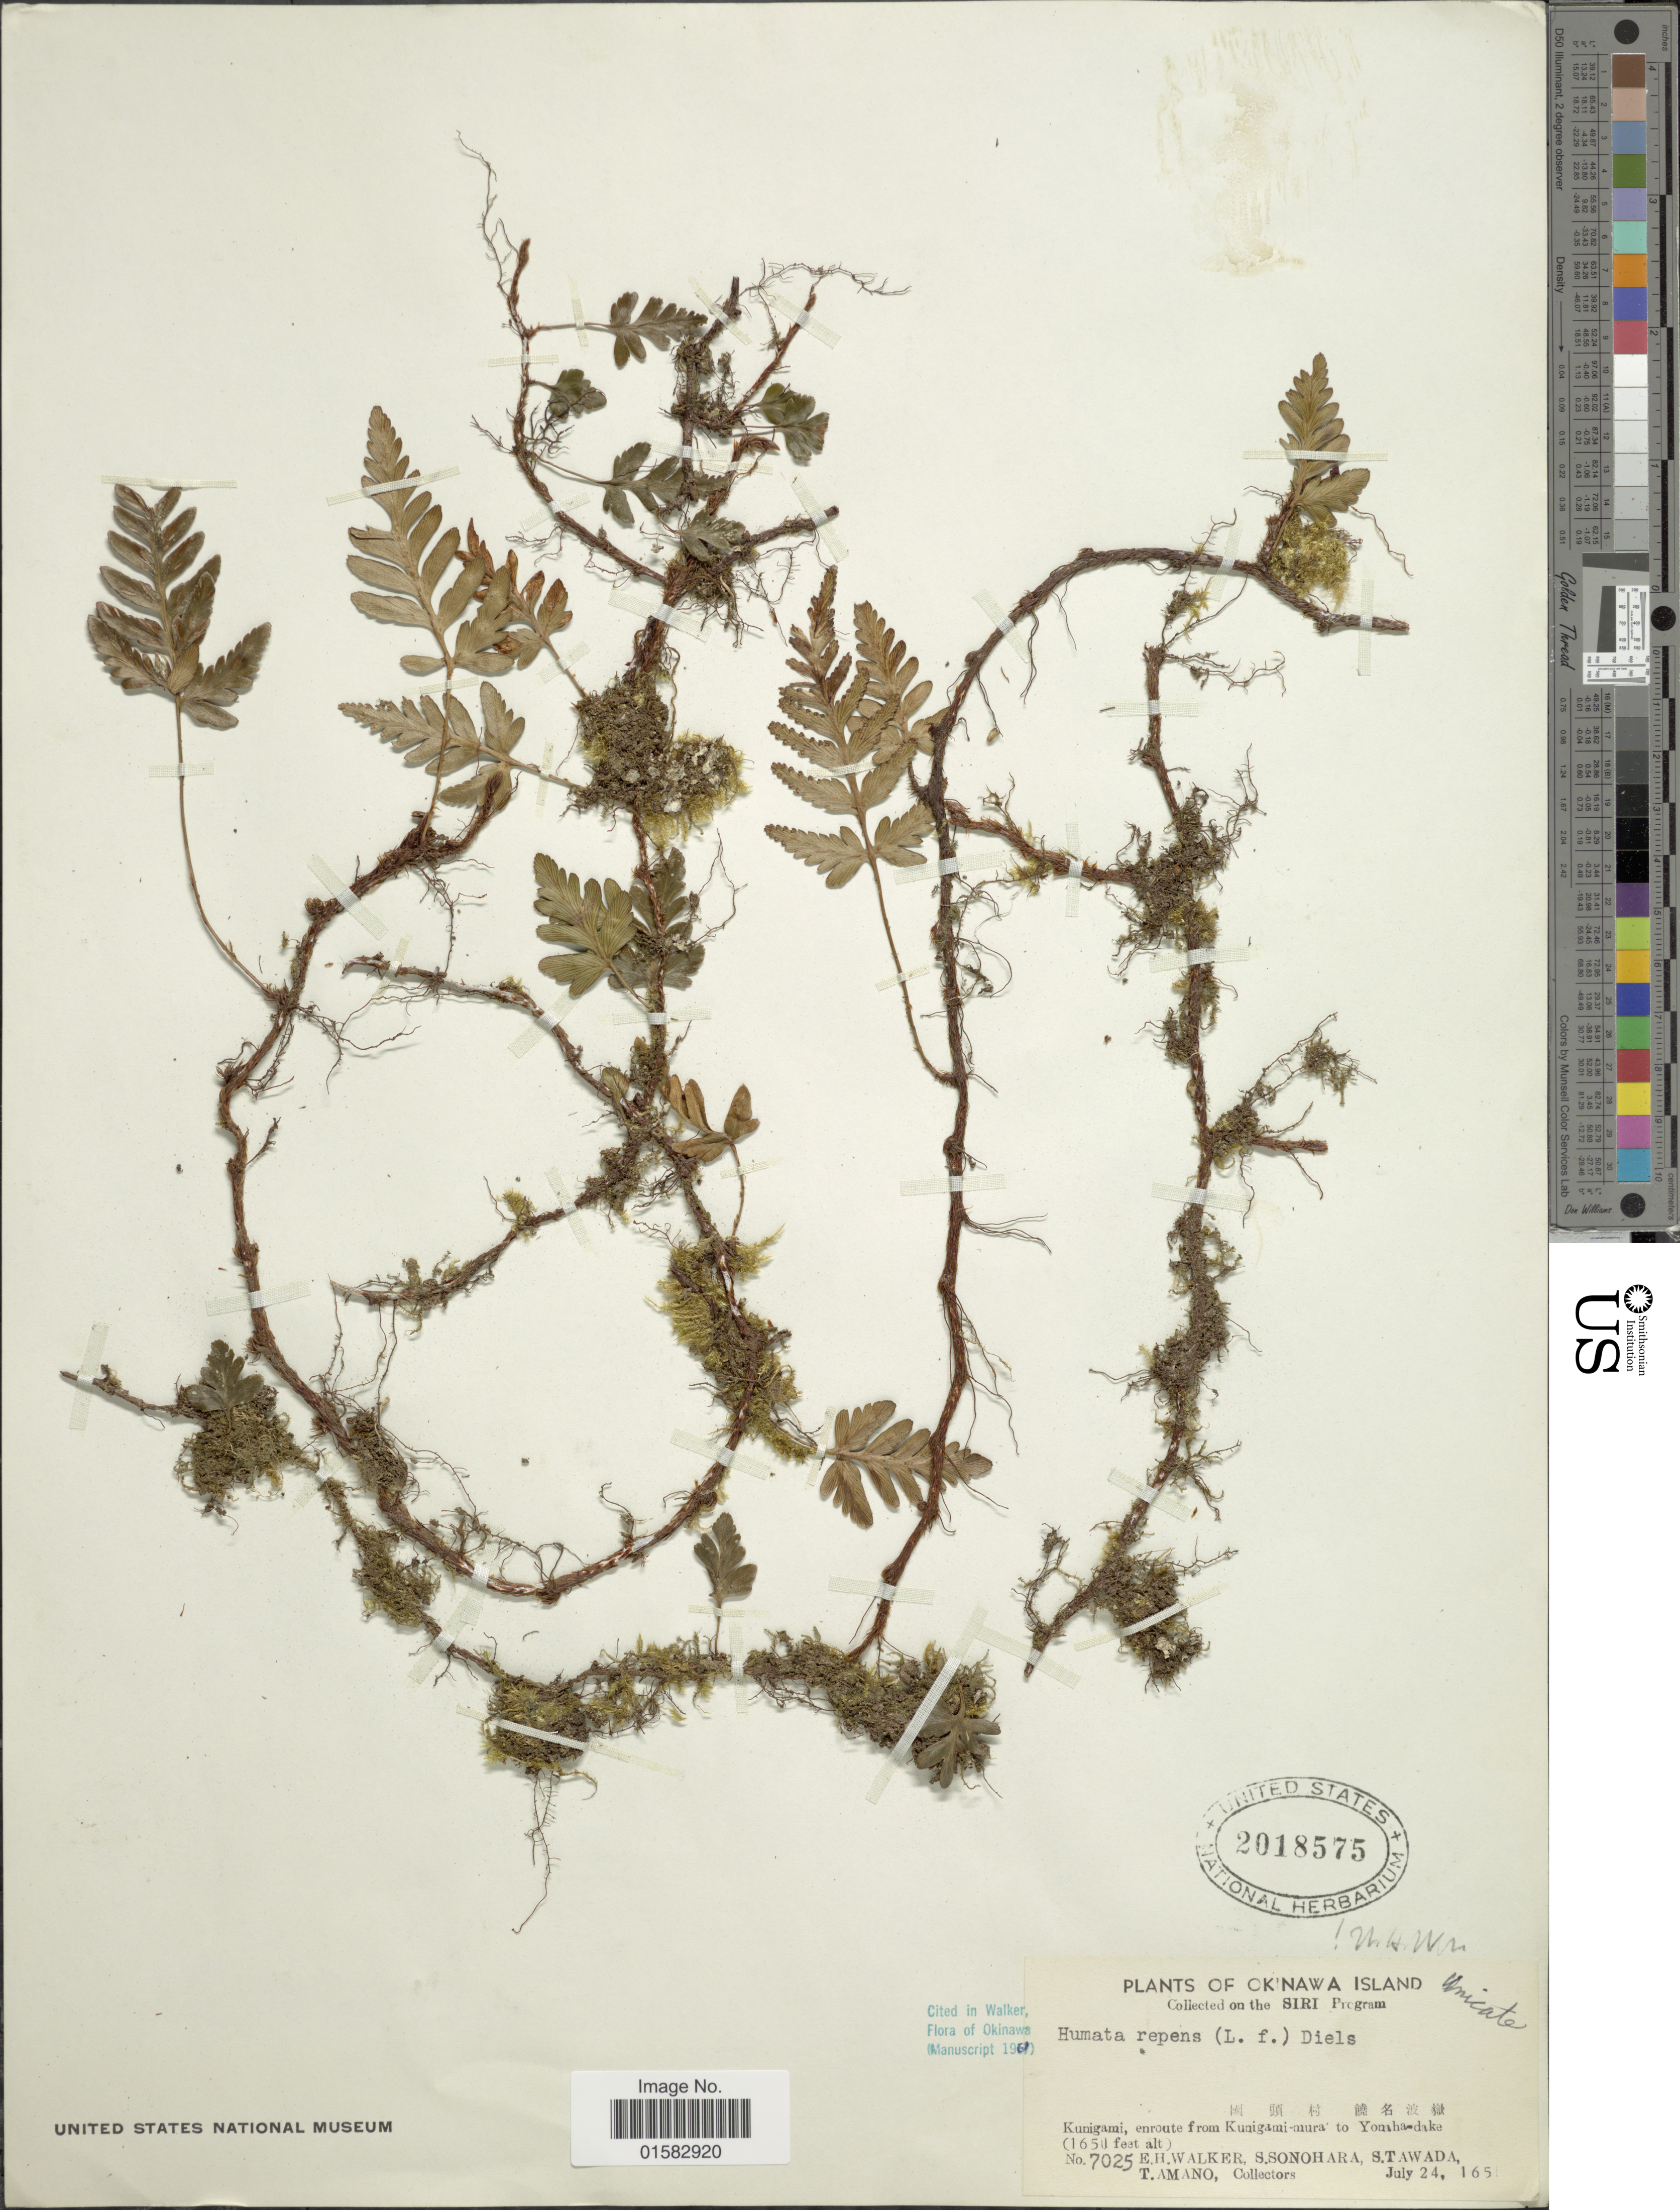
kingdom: Plantae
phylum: Tracheophyta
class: Polypodiopsida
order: Polypodiales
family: Davalliaceae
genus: Davallia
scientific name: Davallia repens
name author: (L. f.) Kuhn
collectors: E. H. Walker, S. Sonohara, S. Tawada & T. Amano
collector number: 7025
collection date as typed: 165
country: Japan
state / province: Okinawa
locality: Kunigami, enroute from Kunigami-mura to Yonaha-dake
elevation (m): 503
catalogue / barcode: US 2018575